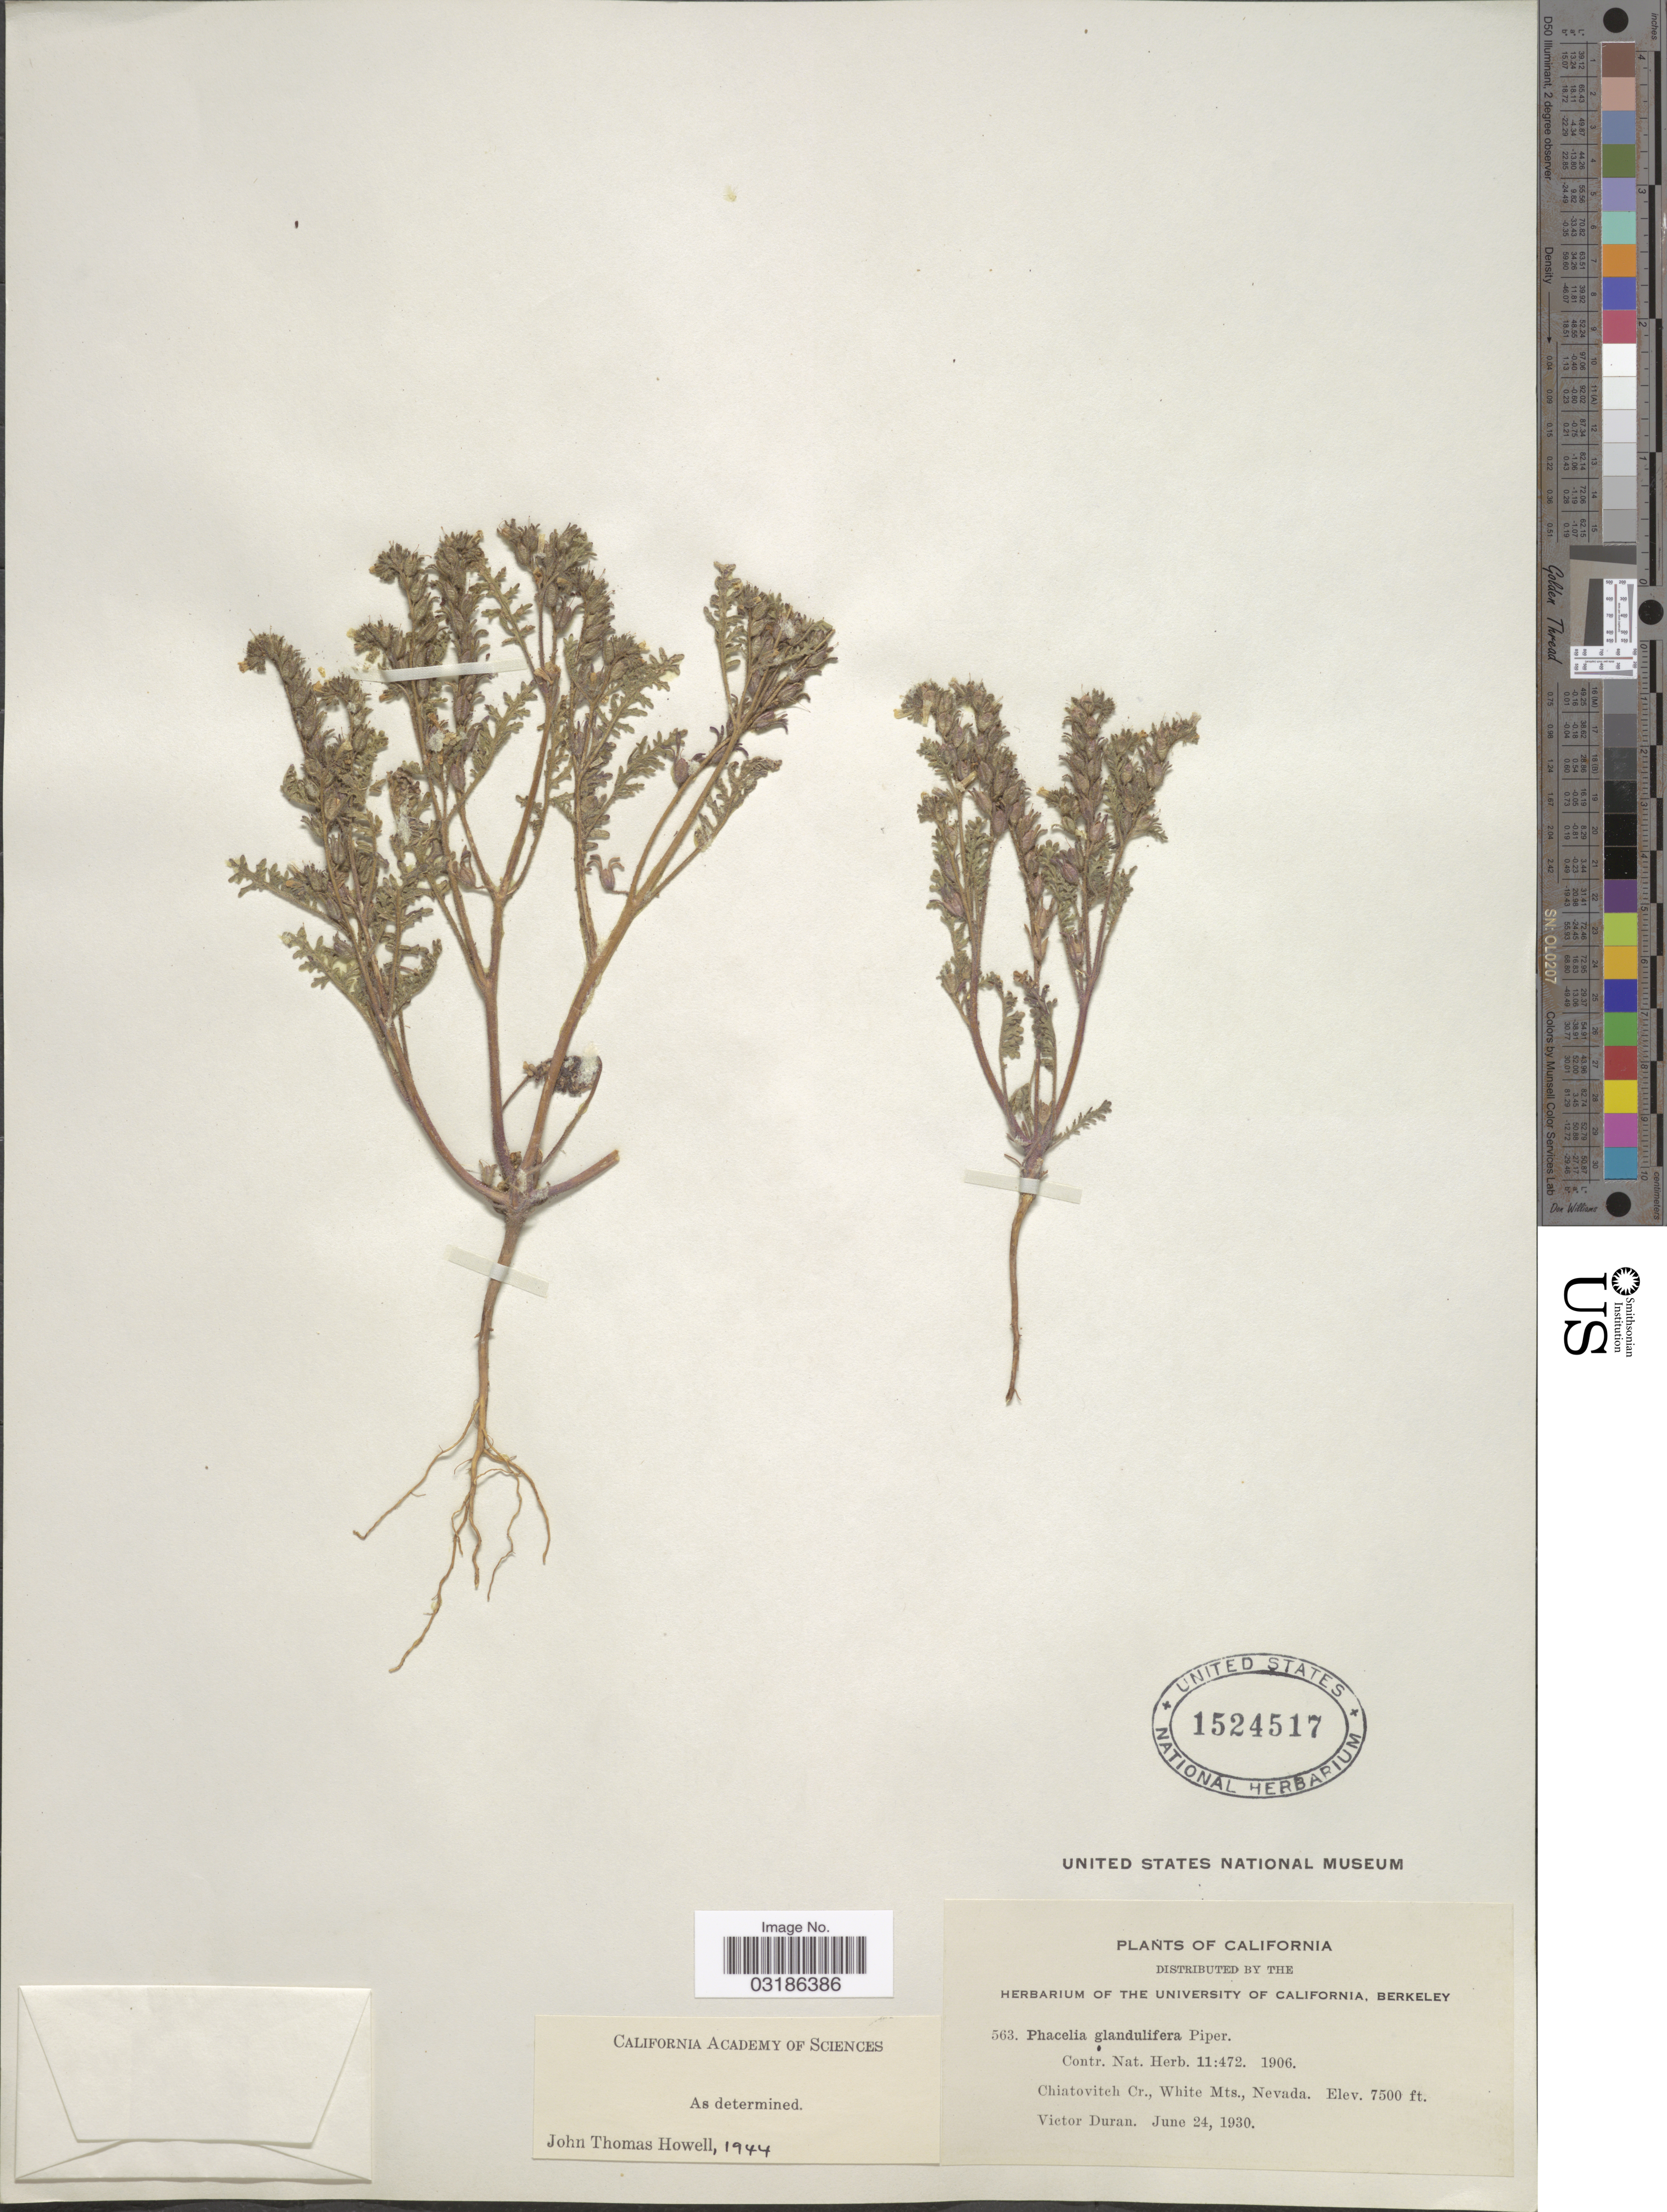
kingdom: Plantae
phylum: Tracheophyta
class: Magnoliopsida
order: Boraginales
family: Hydrophyllaceae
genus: Phacelia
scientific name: Phacelia glandulifera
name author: Piper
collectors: V. Duran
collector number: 563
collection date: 1930-06-24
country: United States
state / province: Nevada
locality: Chiatovitch Cr., White Mts.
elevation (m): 2286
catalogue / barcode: US 1524517